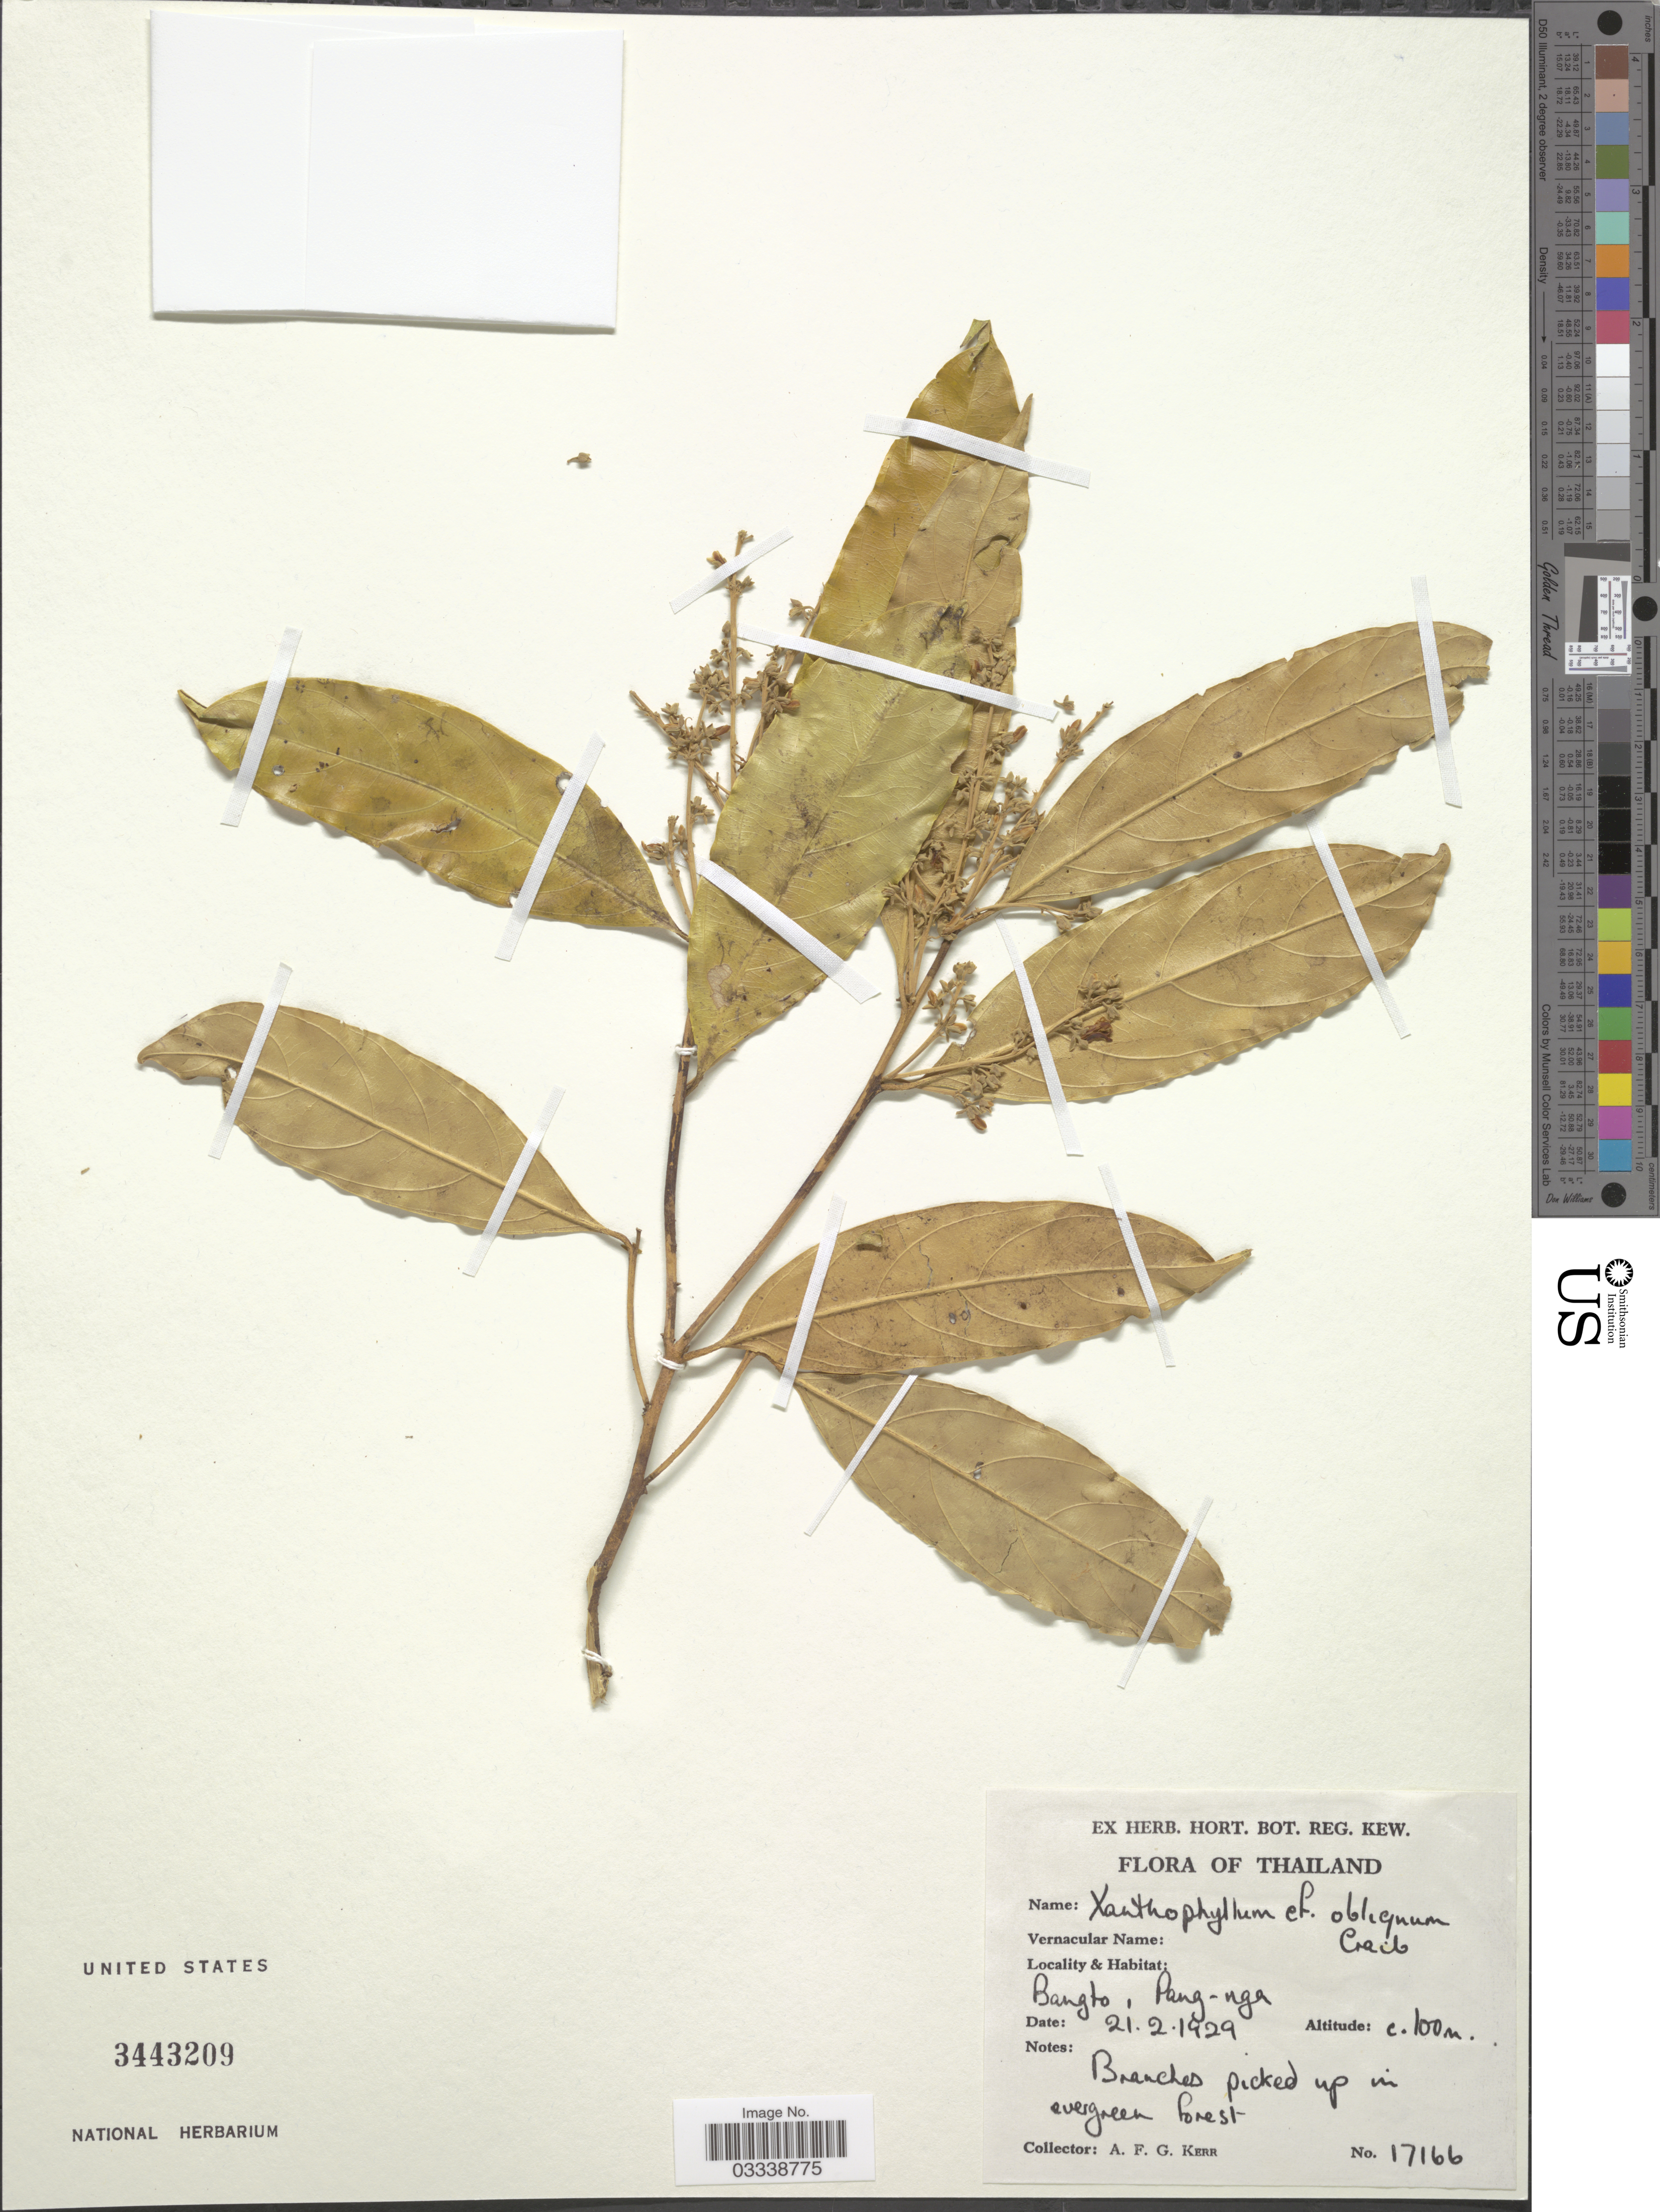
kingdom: Plantae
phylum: Tracheophyta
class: Magnoliopsida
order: Fabales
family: Polygalaceae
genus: Xanthophyllum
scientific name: Xanthophyllum obliquum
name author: Craib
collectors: A. F. G. Kerr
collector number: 17166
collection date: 1929-02-21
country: Thailand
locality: Bangto, Pang-nga.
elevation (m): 100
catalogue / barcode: US 3443209